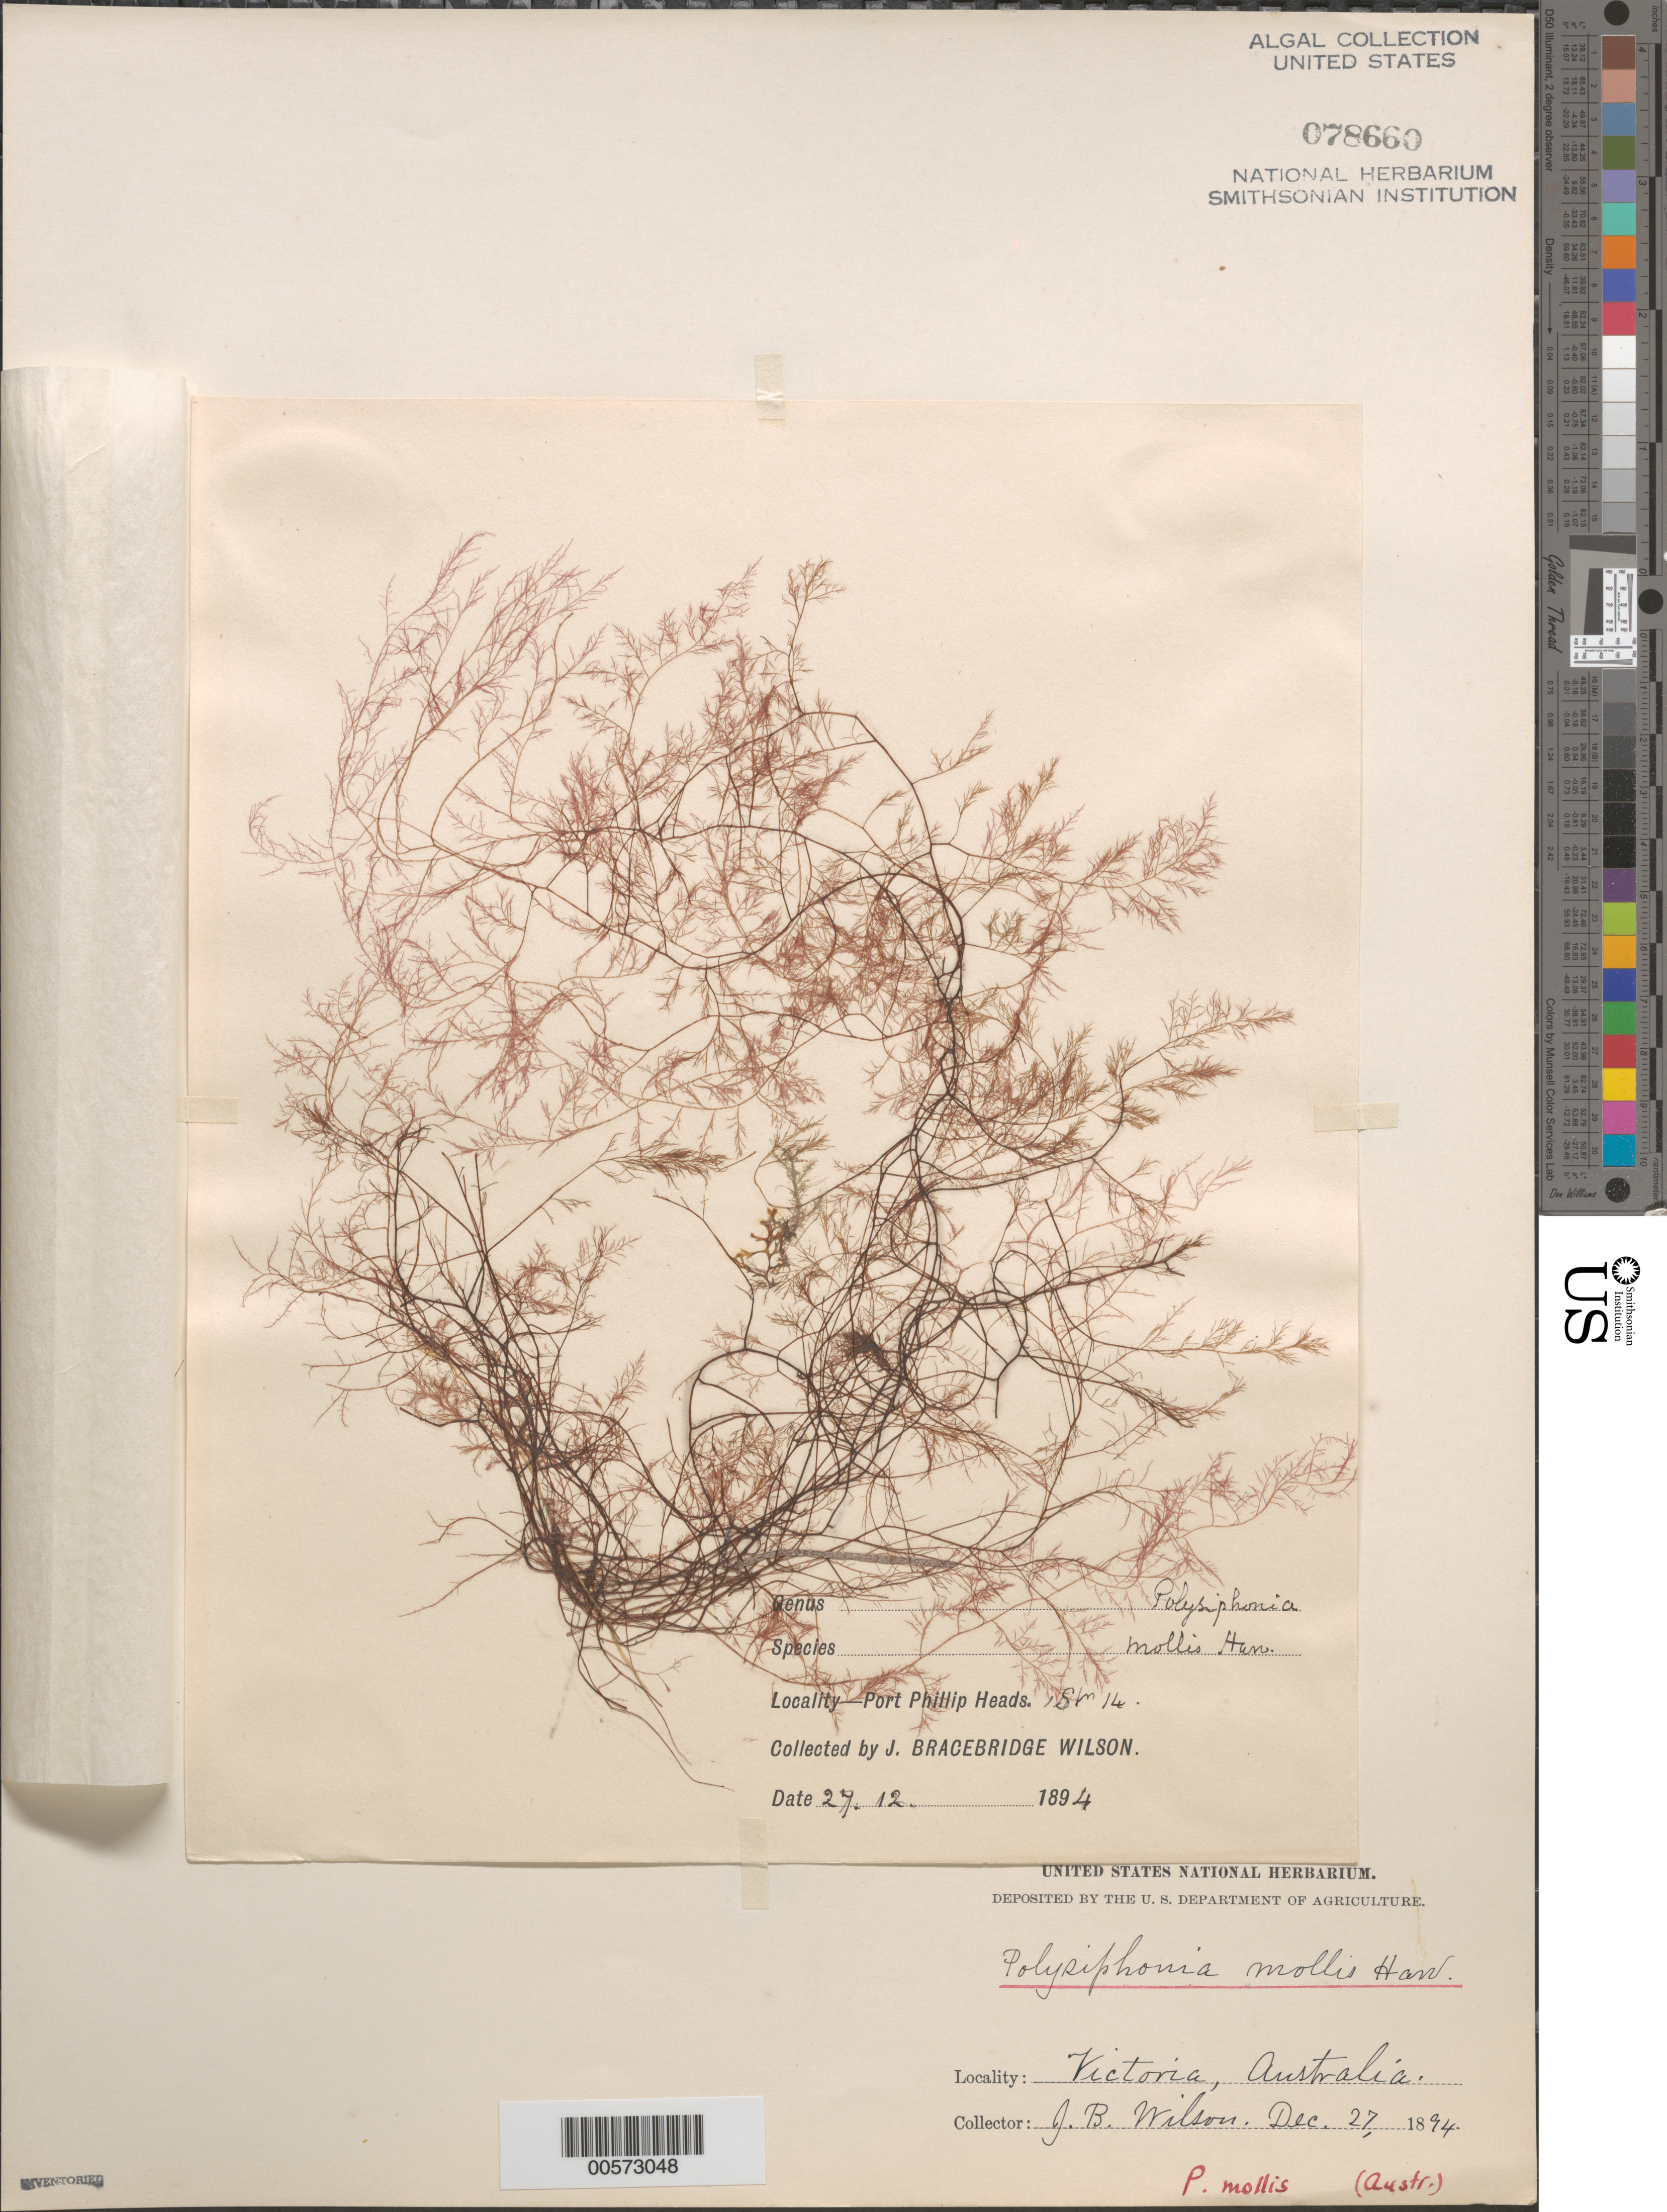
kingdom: Plantae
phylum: Rhodophyta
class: Florideophyceae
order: Ceramiales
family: Rhodomelaceae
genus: Polysiphonia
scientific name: Polysiphonia mollis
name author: Hook. f. & Harv.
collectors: J. B. Wilson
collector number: Station 14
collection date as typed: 27 Dec 1894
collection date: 1894-12-27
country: Australia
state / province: Victoria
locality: Port Phillip Heads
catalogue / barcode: US 78660